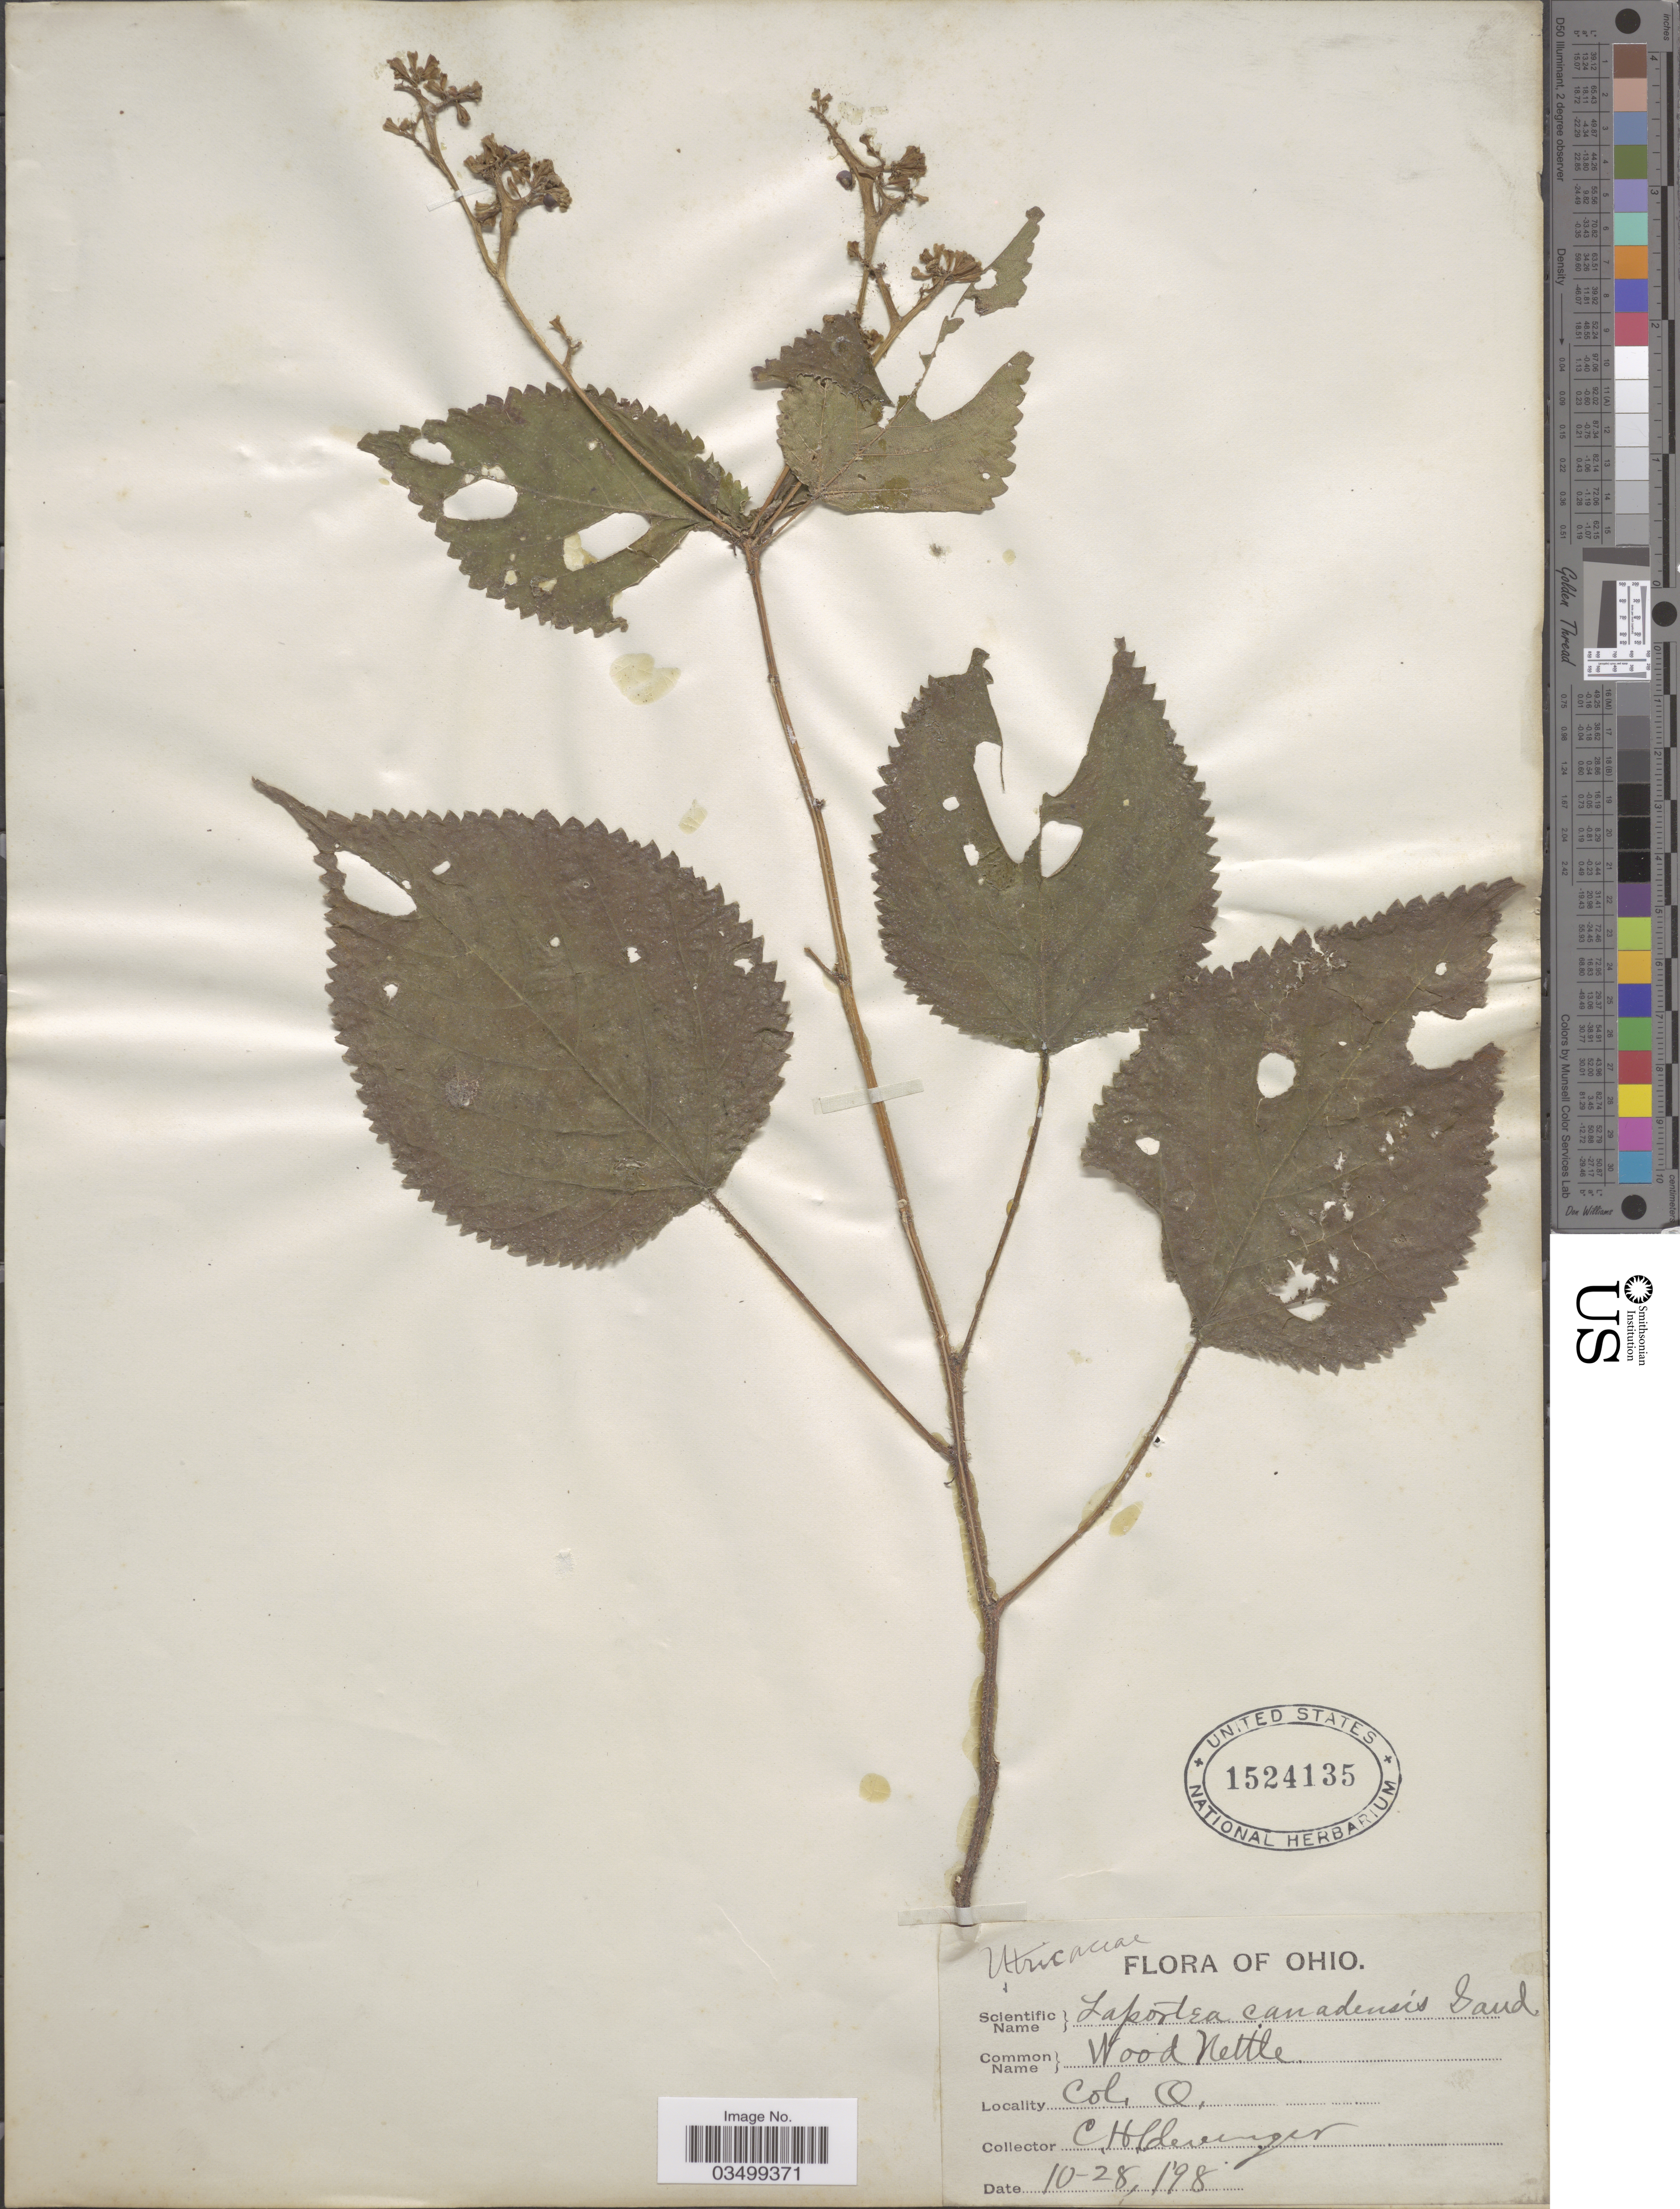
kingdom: Plantae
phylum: Tracheophyta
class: Magnoliopsida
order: Rosales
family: Urticaceae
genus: Laportea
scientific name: Laportea canadensis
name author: (L.) Wedd.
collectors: C. Holderinger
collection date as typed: Transcribed d/m/y: 28/10/98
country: United States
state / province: Ohio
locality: Col.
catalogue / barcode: US 1524135